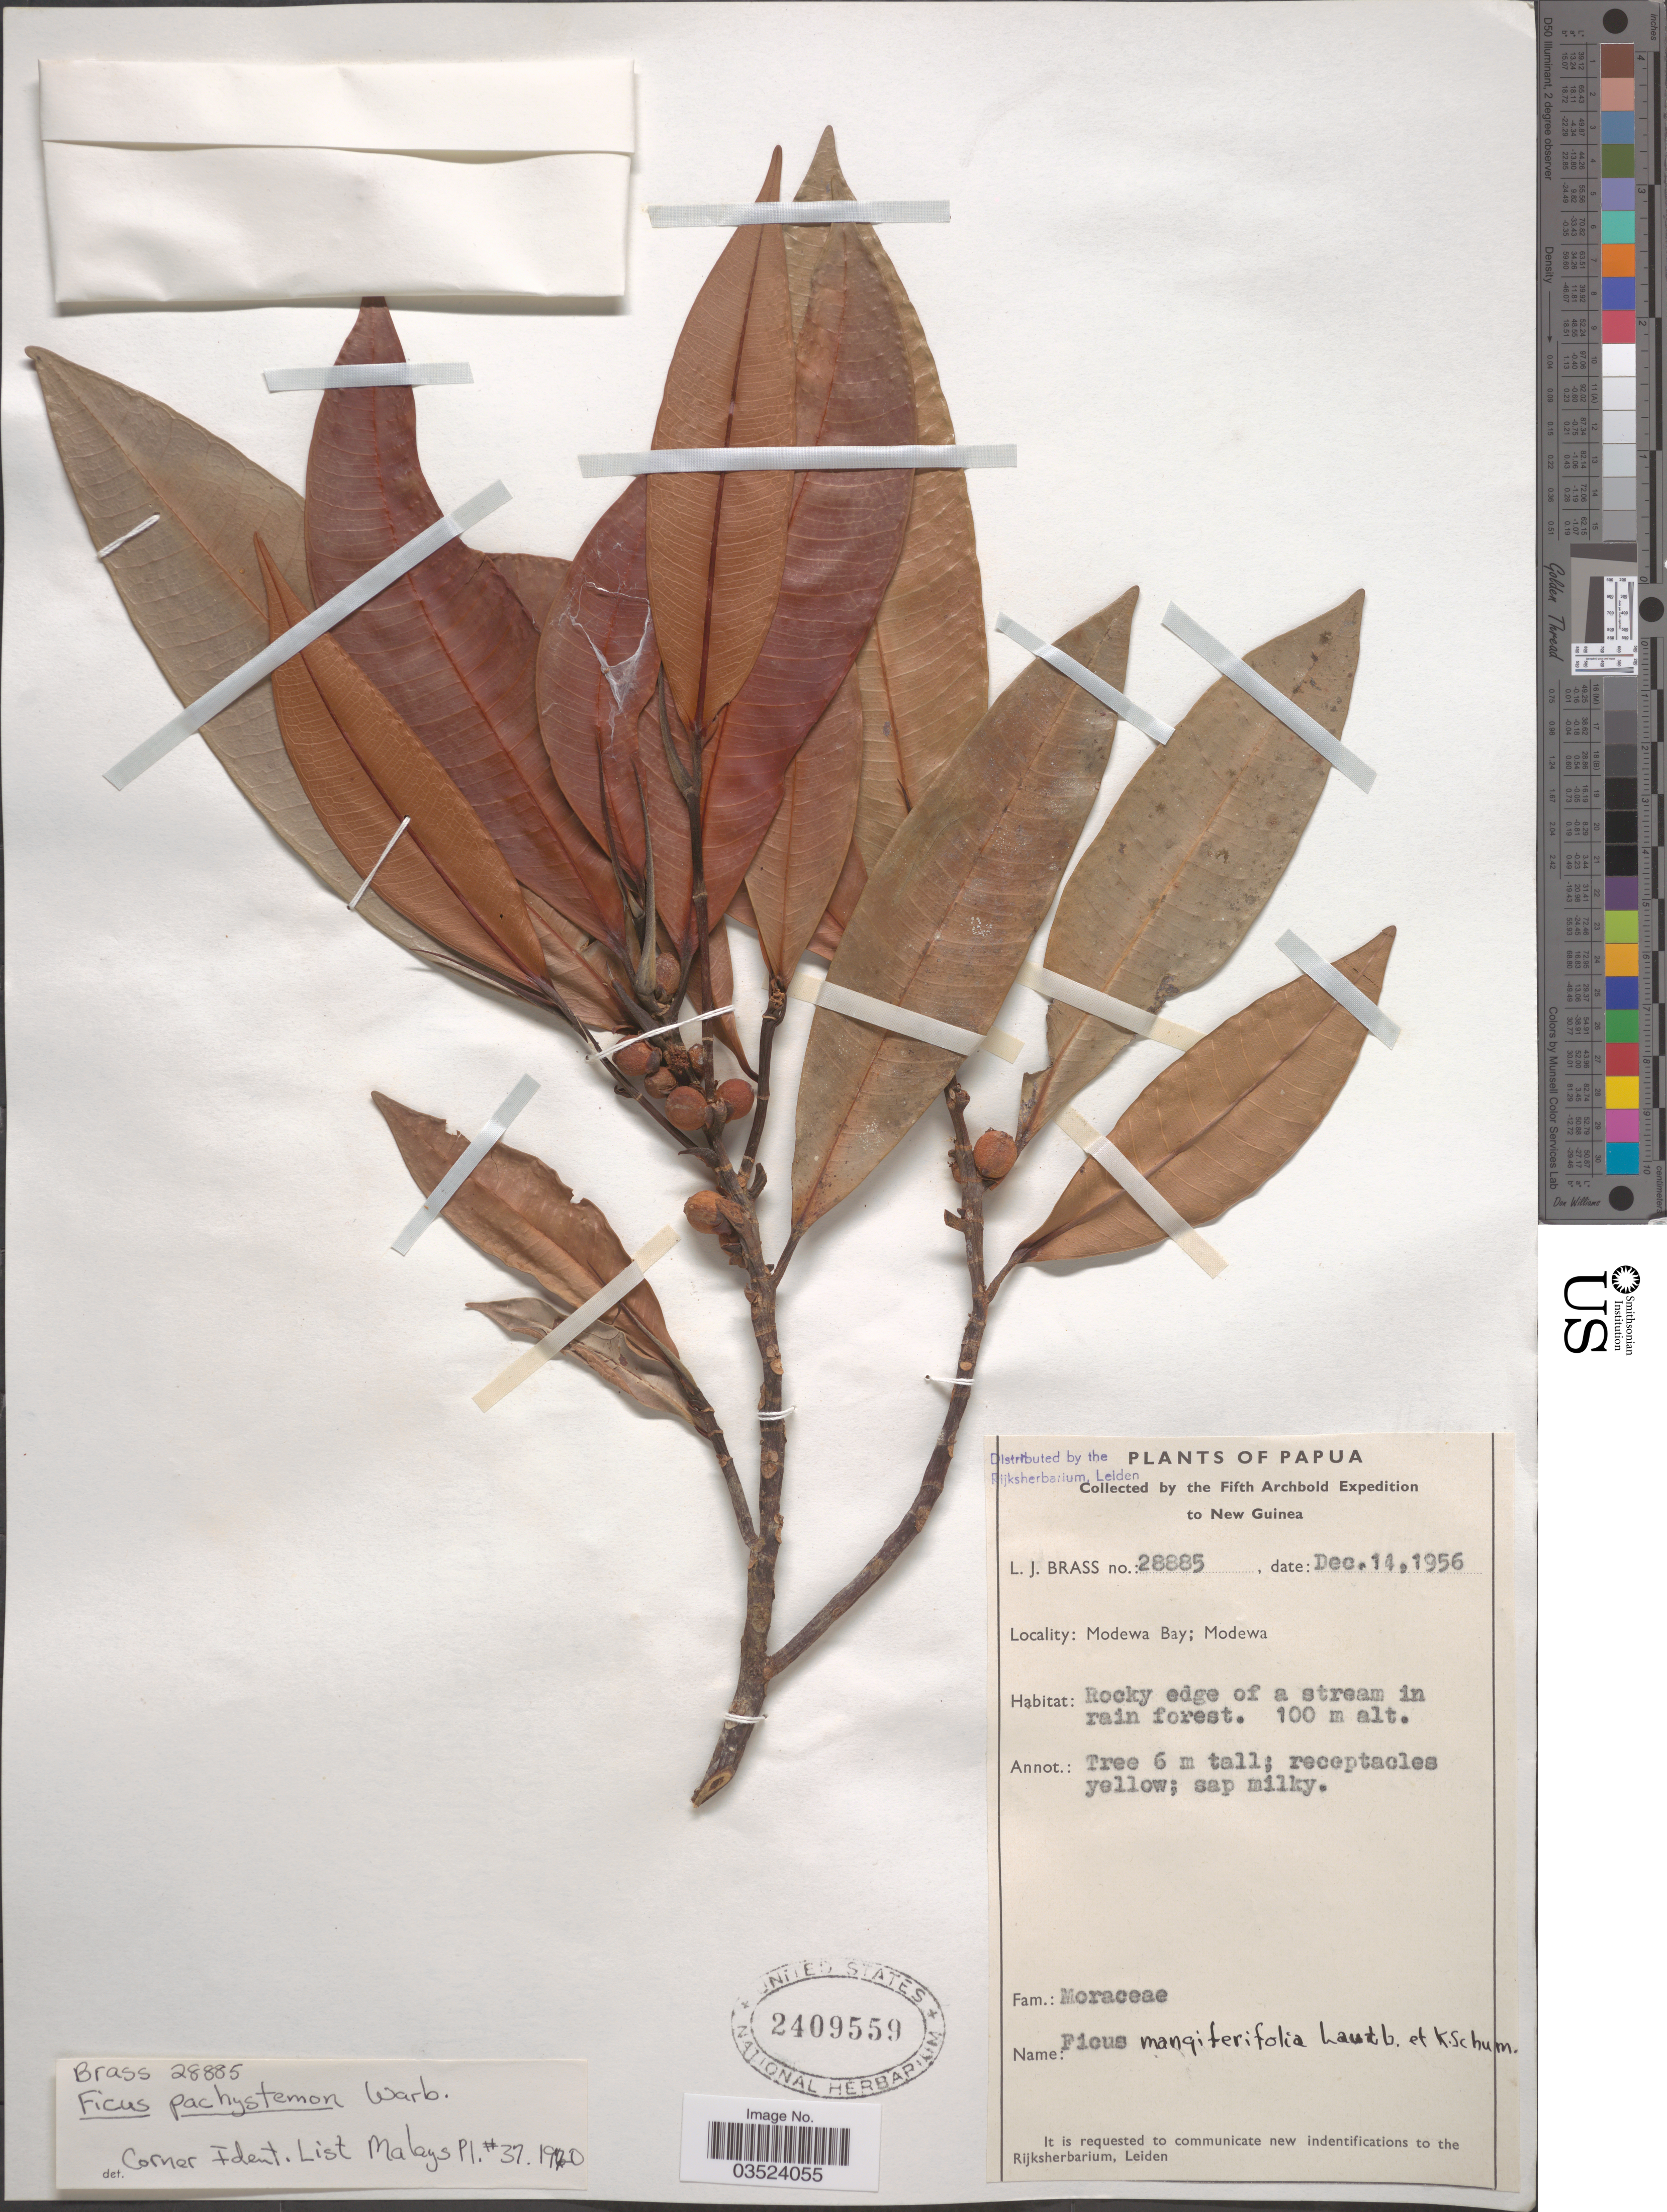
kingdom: Plantae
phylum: Tracheophyta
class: Magnoliopsida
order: Rosales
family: Moraceae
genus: Ficus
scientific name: Ficus pachystemon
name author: Warb.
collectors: L. J. Brass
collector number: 28885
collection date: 1956-12-14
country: Papua New Guinea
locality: Papua. New Guinea. Modewa Bay; Modewa.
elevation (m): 100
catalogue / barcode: US 2409559